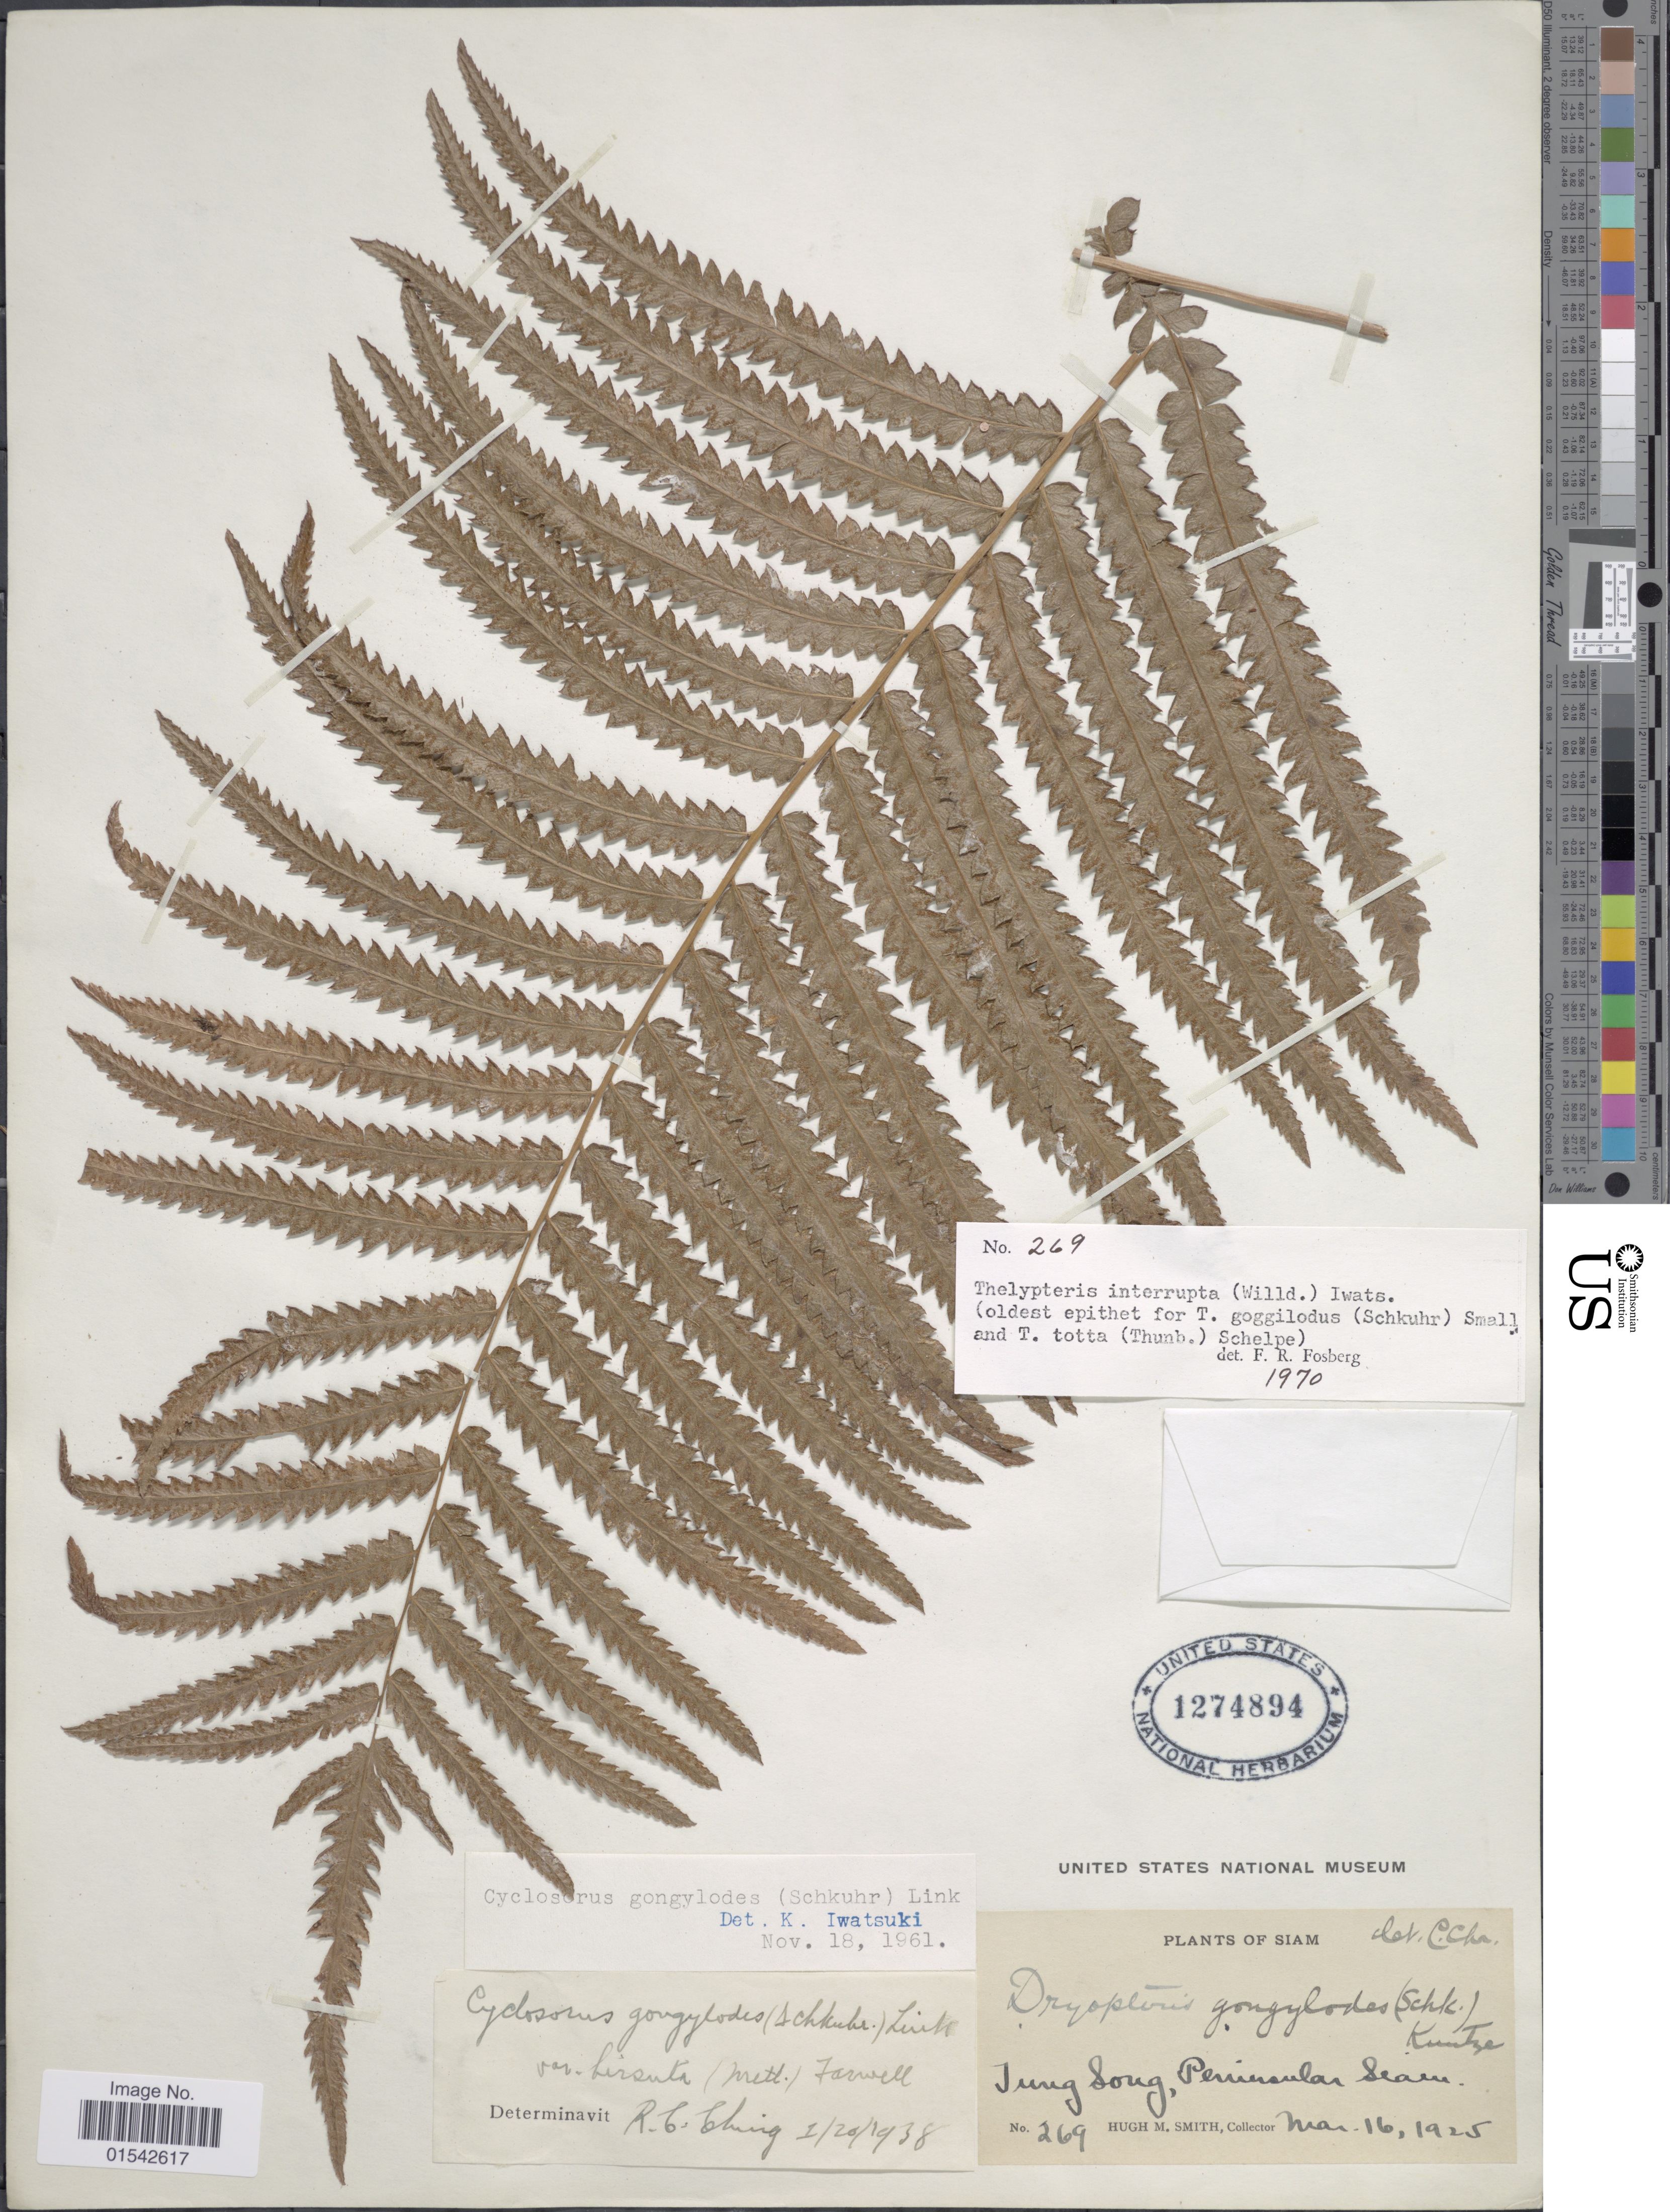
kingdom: Plantae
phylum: Tracheophyta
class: Polypodiopsida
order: Polypodiales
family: Thelypteridaceae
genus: Cyclosorus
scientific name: Cyclosorus interruptus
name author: (Willd.) H. Itô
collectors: H. M. Smith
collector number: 269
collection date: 1925-03-16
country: Thailand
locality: Siam, Jung Song, Peninsular Siam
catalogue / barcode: US 1274894